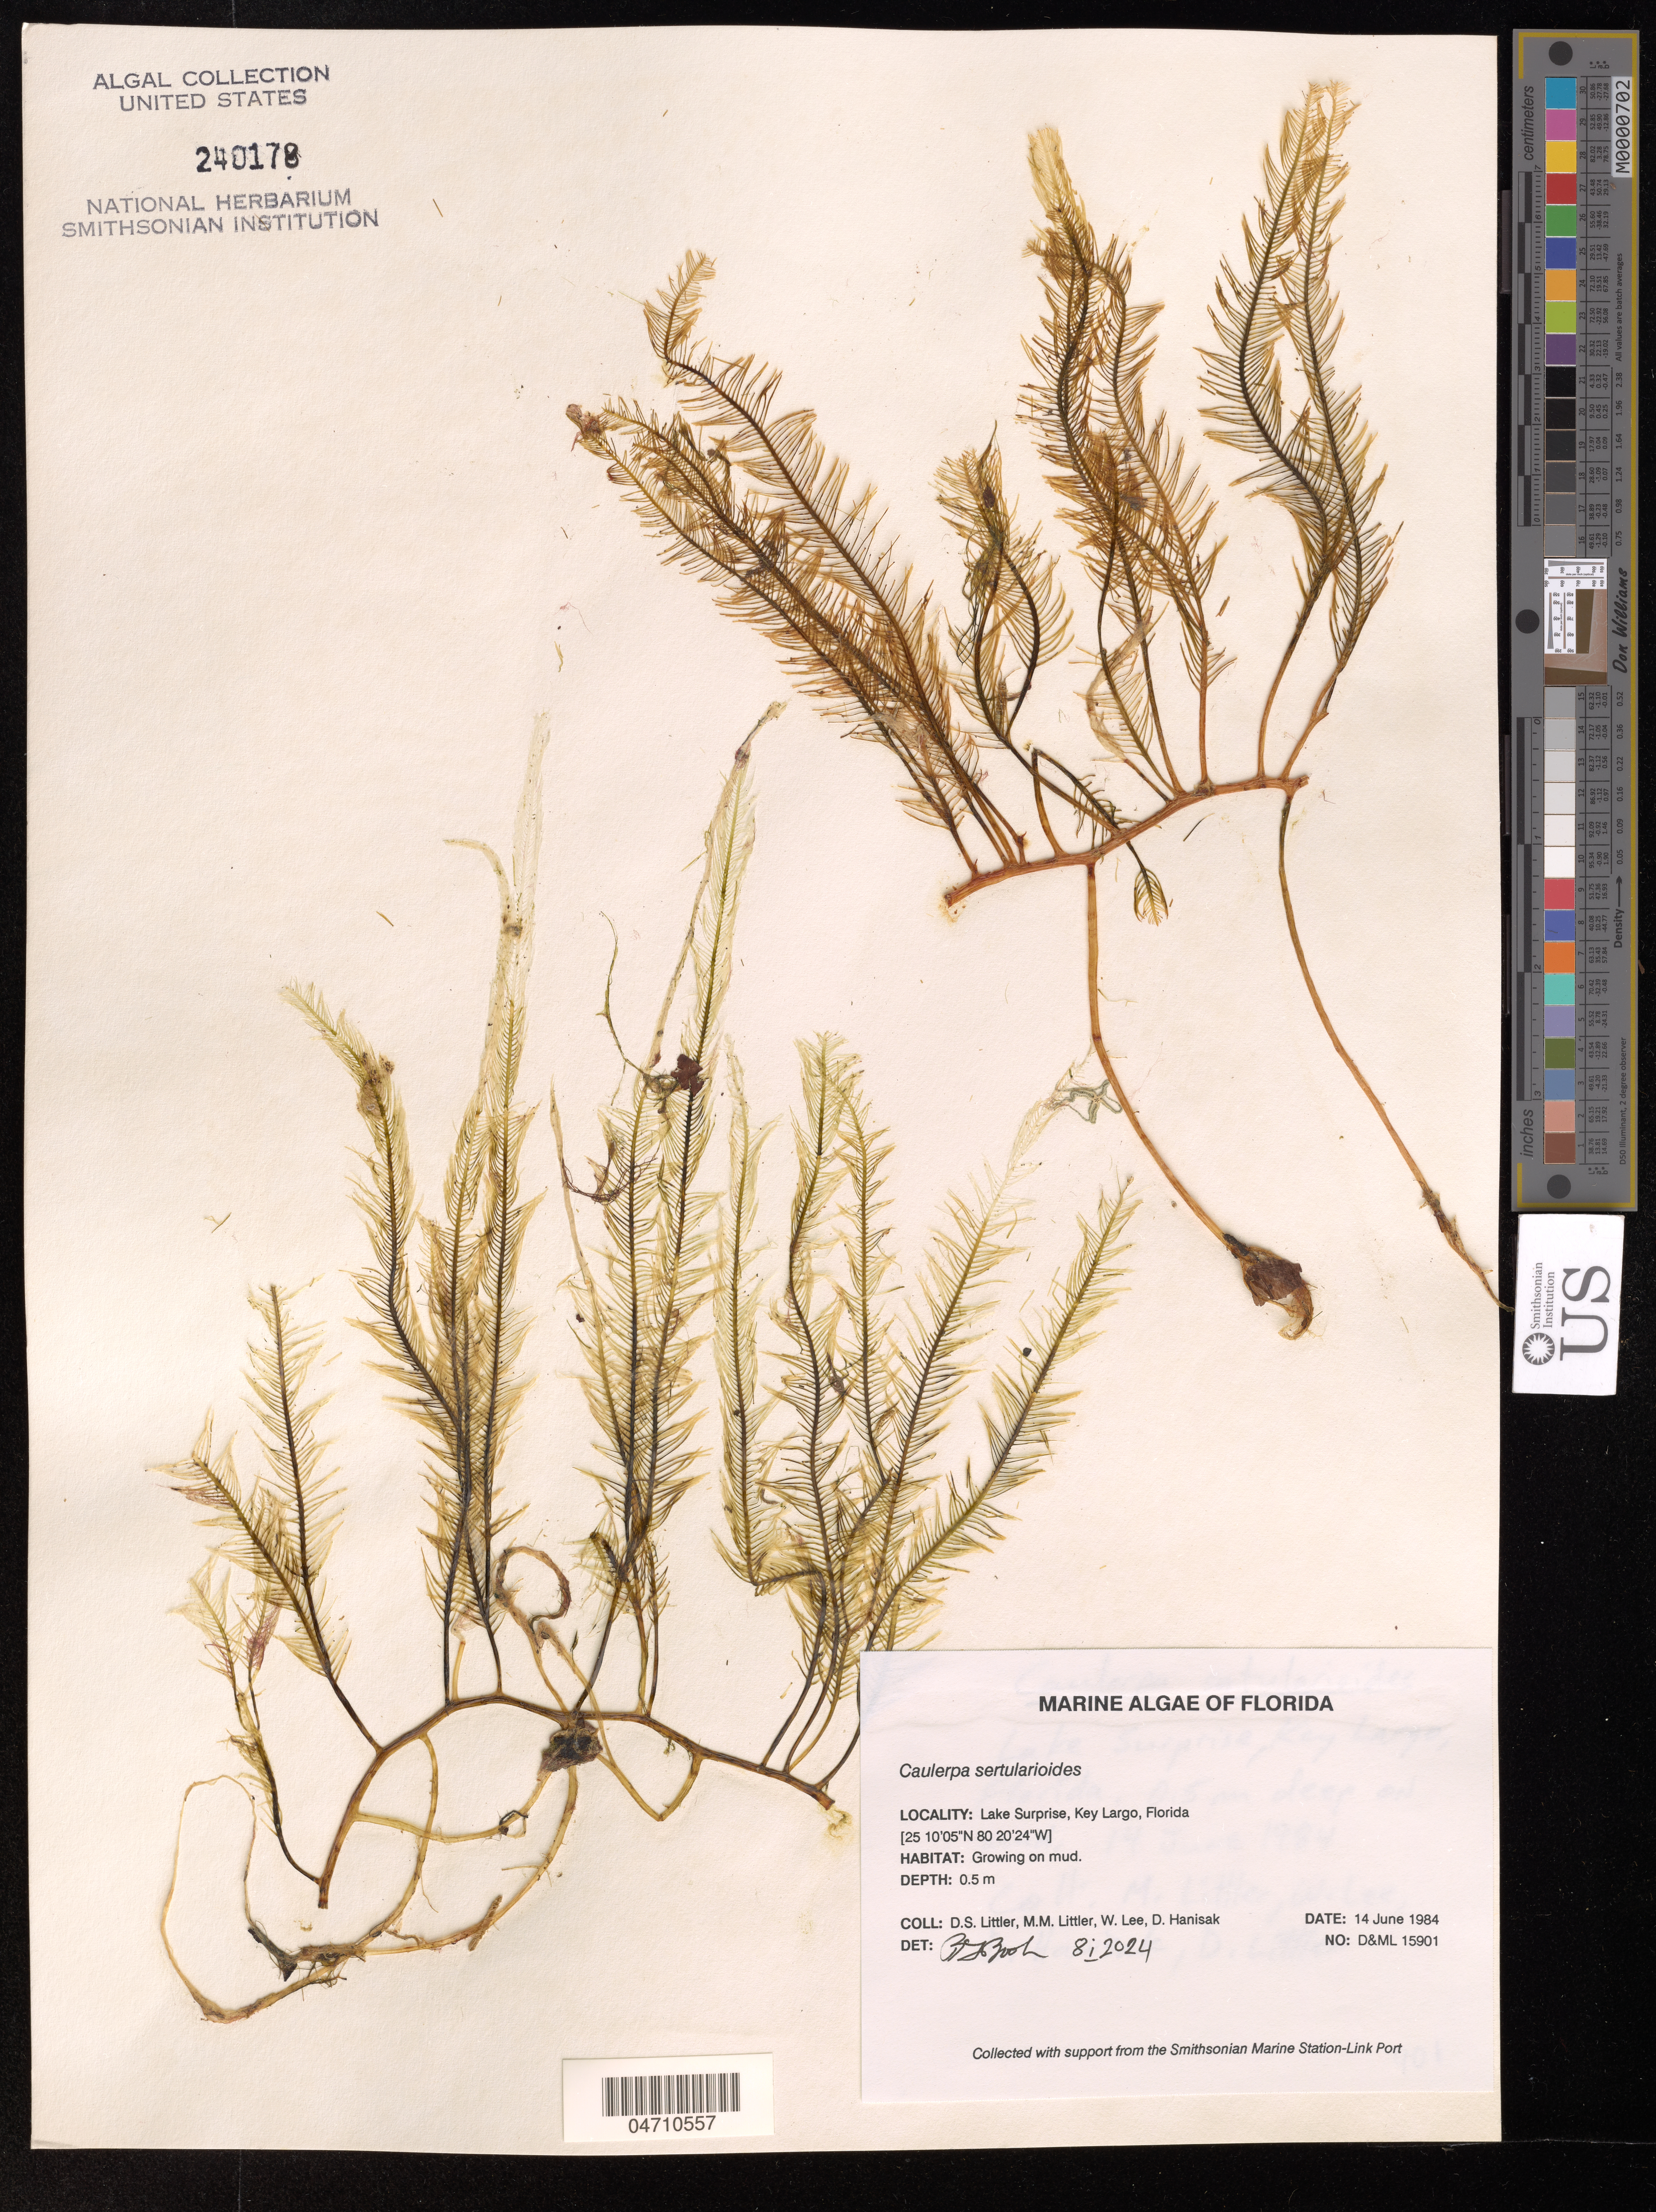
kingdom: Plantae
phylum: Chlorophyta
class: Ulvophyceae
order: Bryopsidales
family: Caulerpaceae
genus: Caulerpa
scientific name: Caulerpa sertularioides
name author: (S.G. Gmel.) M. Howe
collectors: M. M. Littler, D. S. Littler & W. Lee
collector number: D&ML 15901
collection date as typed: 23 Jun 1984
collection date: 1984-06-23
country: United States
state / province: Florida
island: Key Largo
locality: Lake Suprise, Key Largo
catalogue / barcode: US 240178